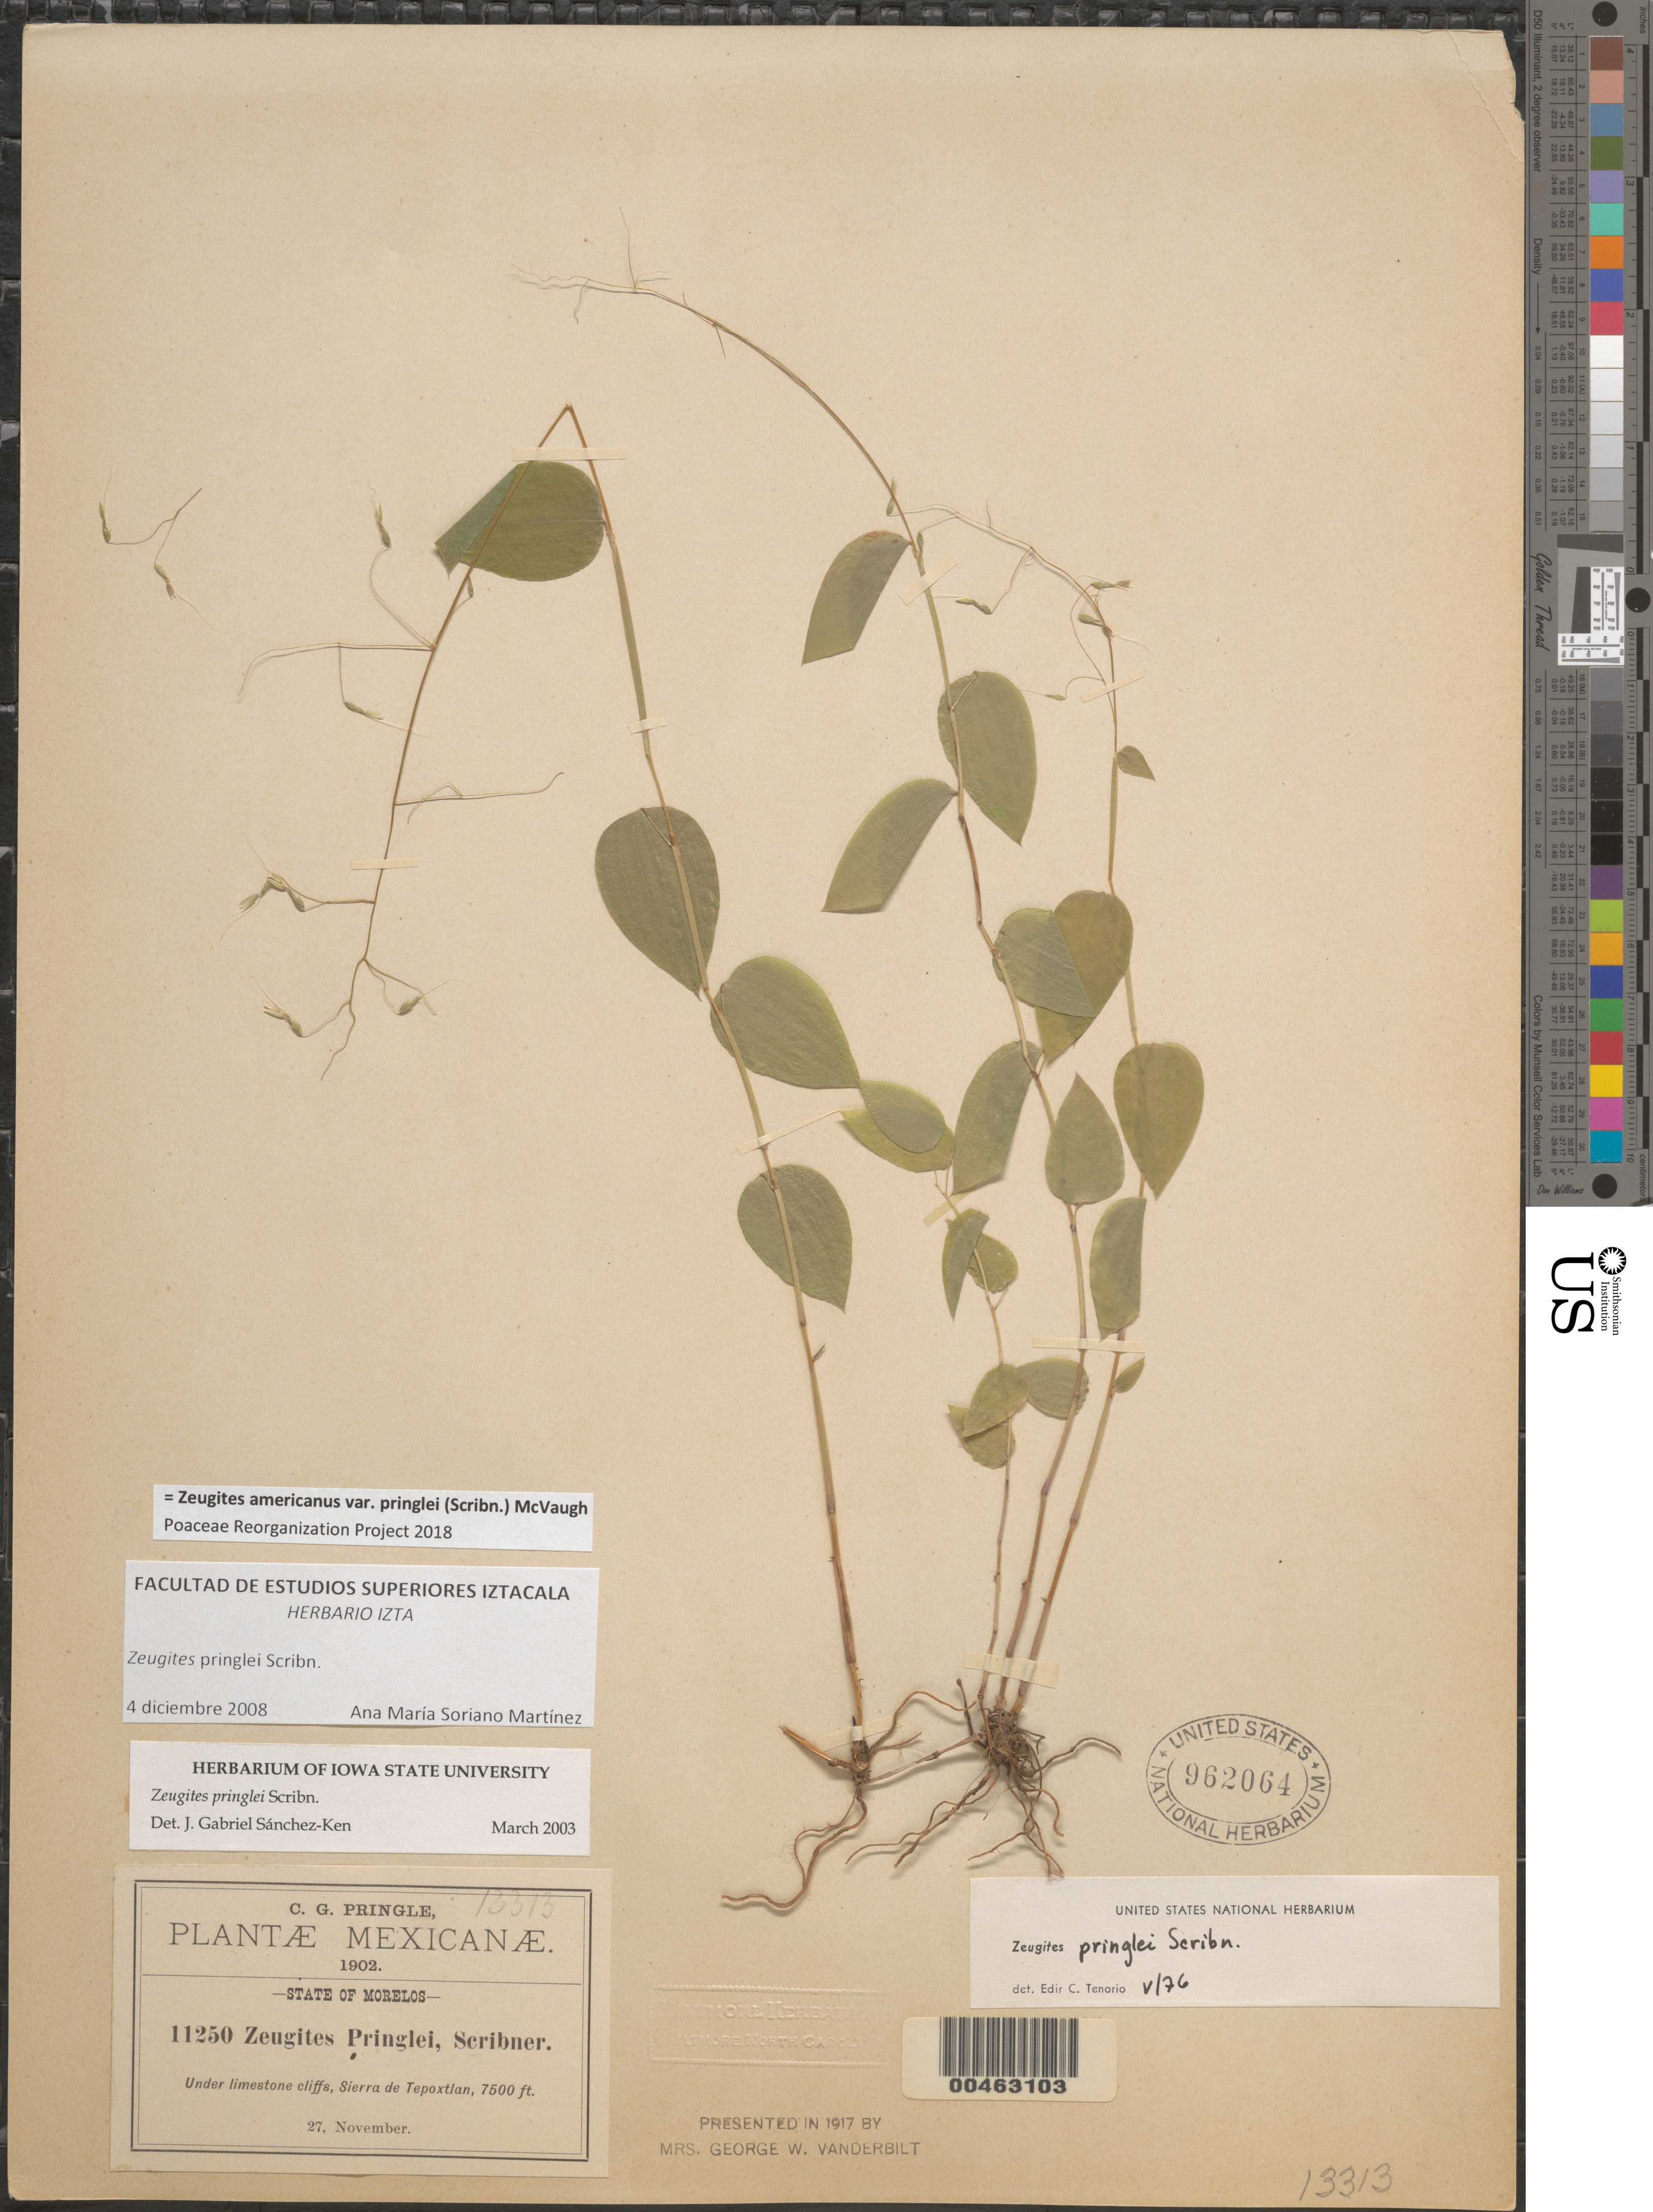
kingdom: Plantae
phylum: Tracheophyta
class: Liliopsida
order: Poales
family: Poaceae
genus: Zeugites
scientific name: Zeugites americanus var. pringlei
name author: (Scribn.) McVaugh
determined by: Poaceae Reorganization Project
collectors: C. G. Pringle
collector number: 11250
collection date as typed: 27 Nov 1902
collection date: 1902-11-27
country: Mexico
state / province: Morelos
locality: Sierra de Tepoxtlan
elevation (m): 2286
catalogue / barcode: US 962064